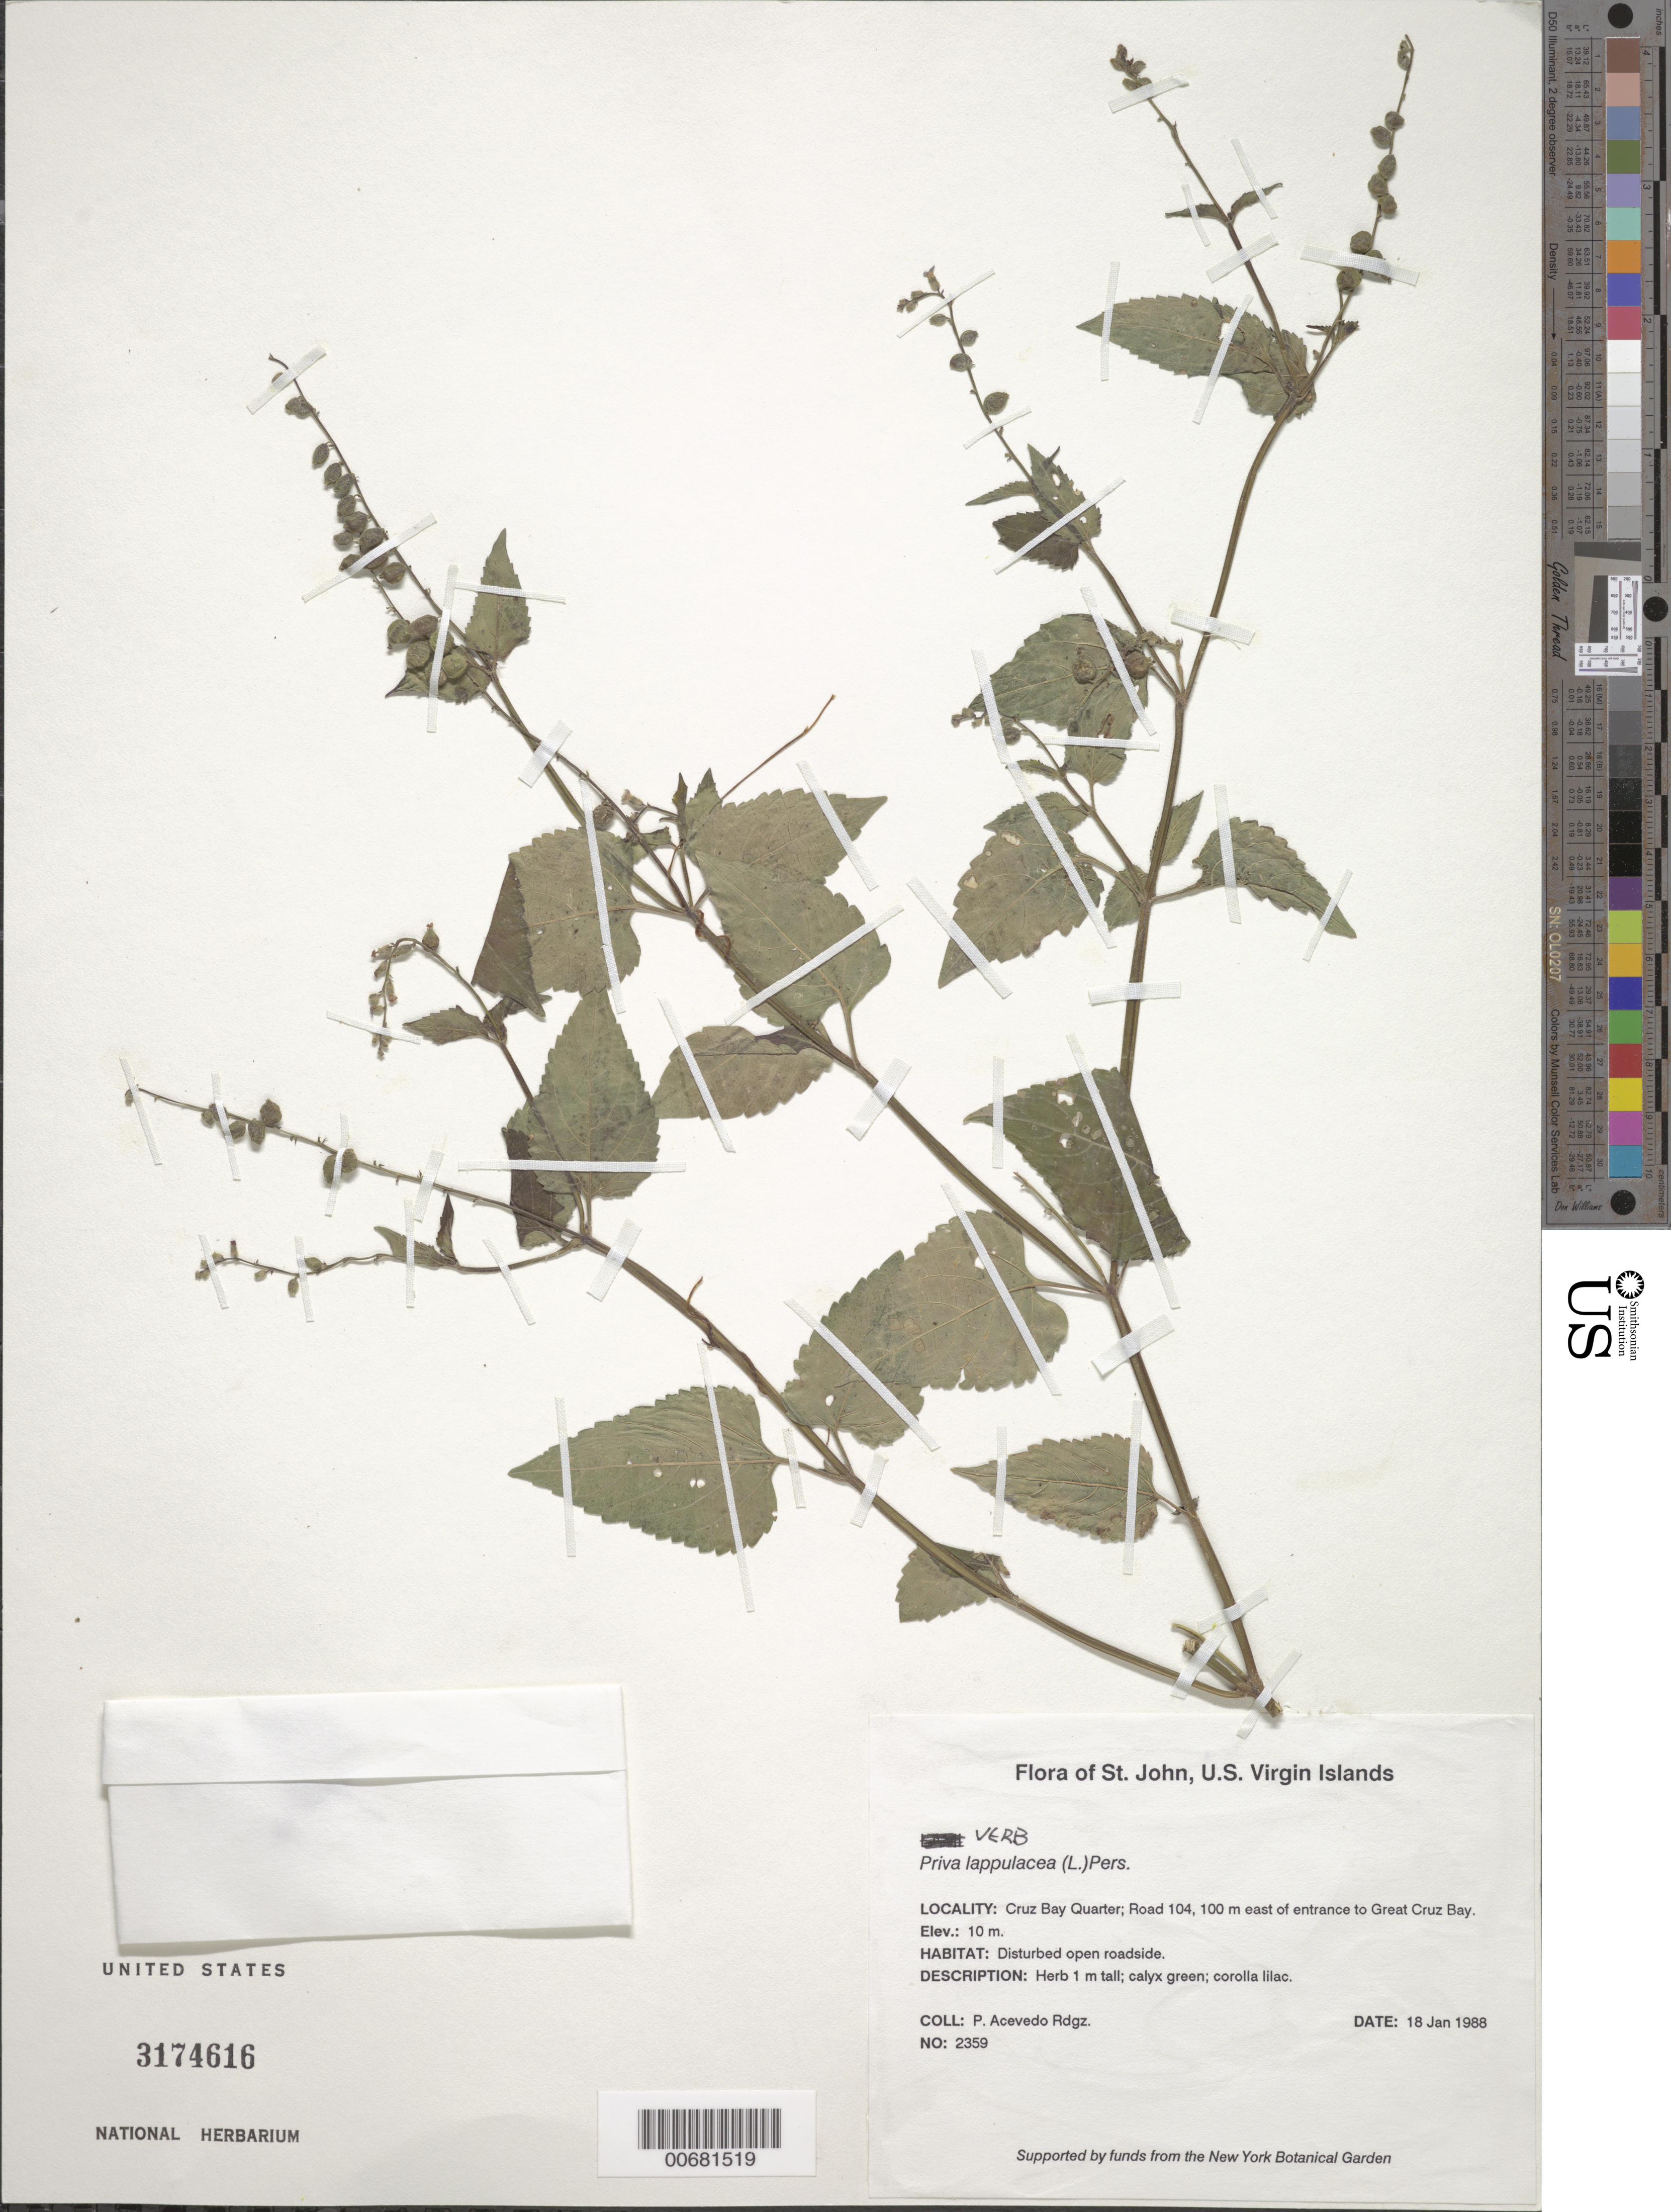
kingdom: Plantae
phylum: Tracheophyta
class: Magnoliopsida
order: Lamiales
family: Verbenaceae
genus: Priva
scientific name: Priva lappulacea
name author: (L.) Pers.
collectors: P. Acevedo-Rodr.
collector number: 2359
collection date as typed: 18 Jan 1988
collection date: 1988-01-18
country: U.S. Virgin Islands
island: St. John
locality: Cruz Bay Quarter; Route 104, 100 m east of entrance to Great Cruz Bay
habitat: Disturbed, open roadside.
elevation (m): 10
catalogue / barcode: US 3174616